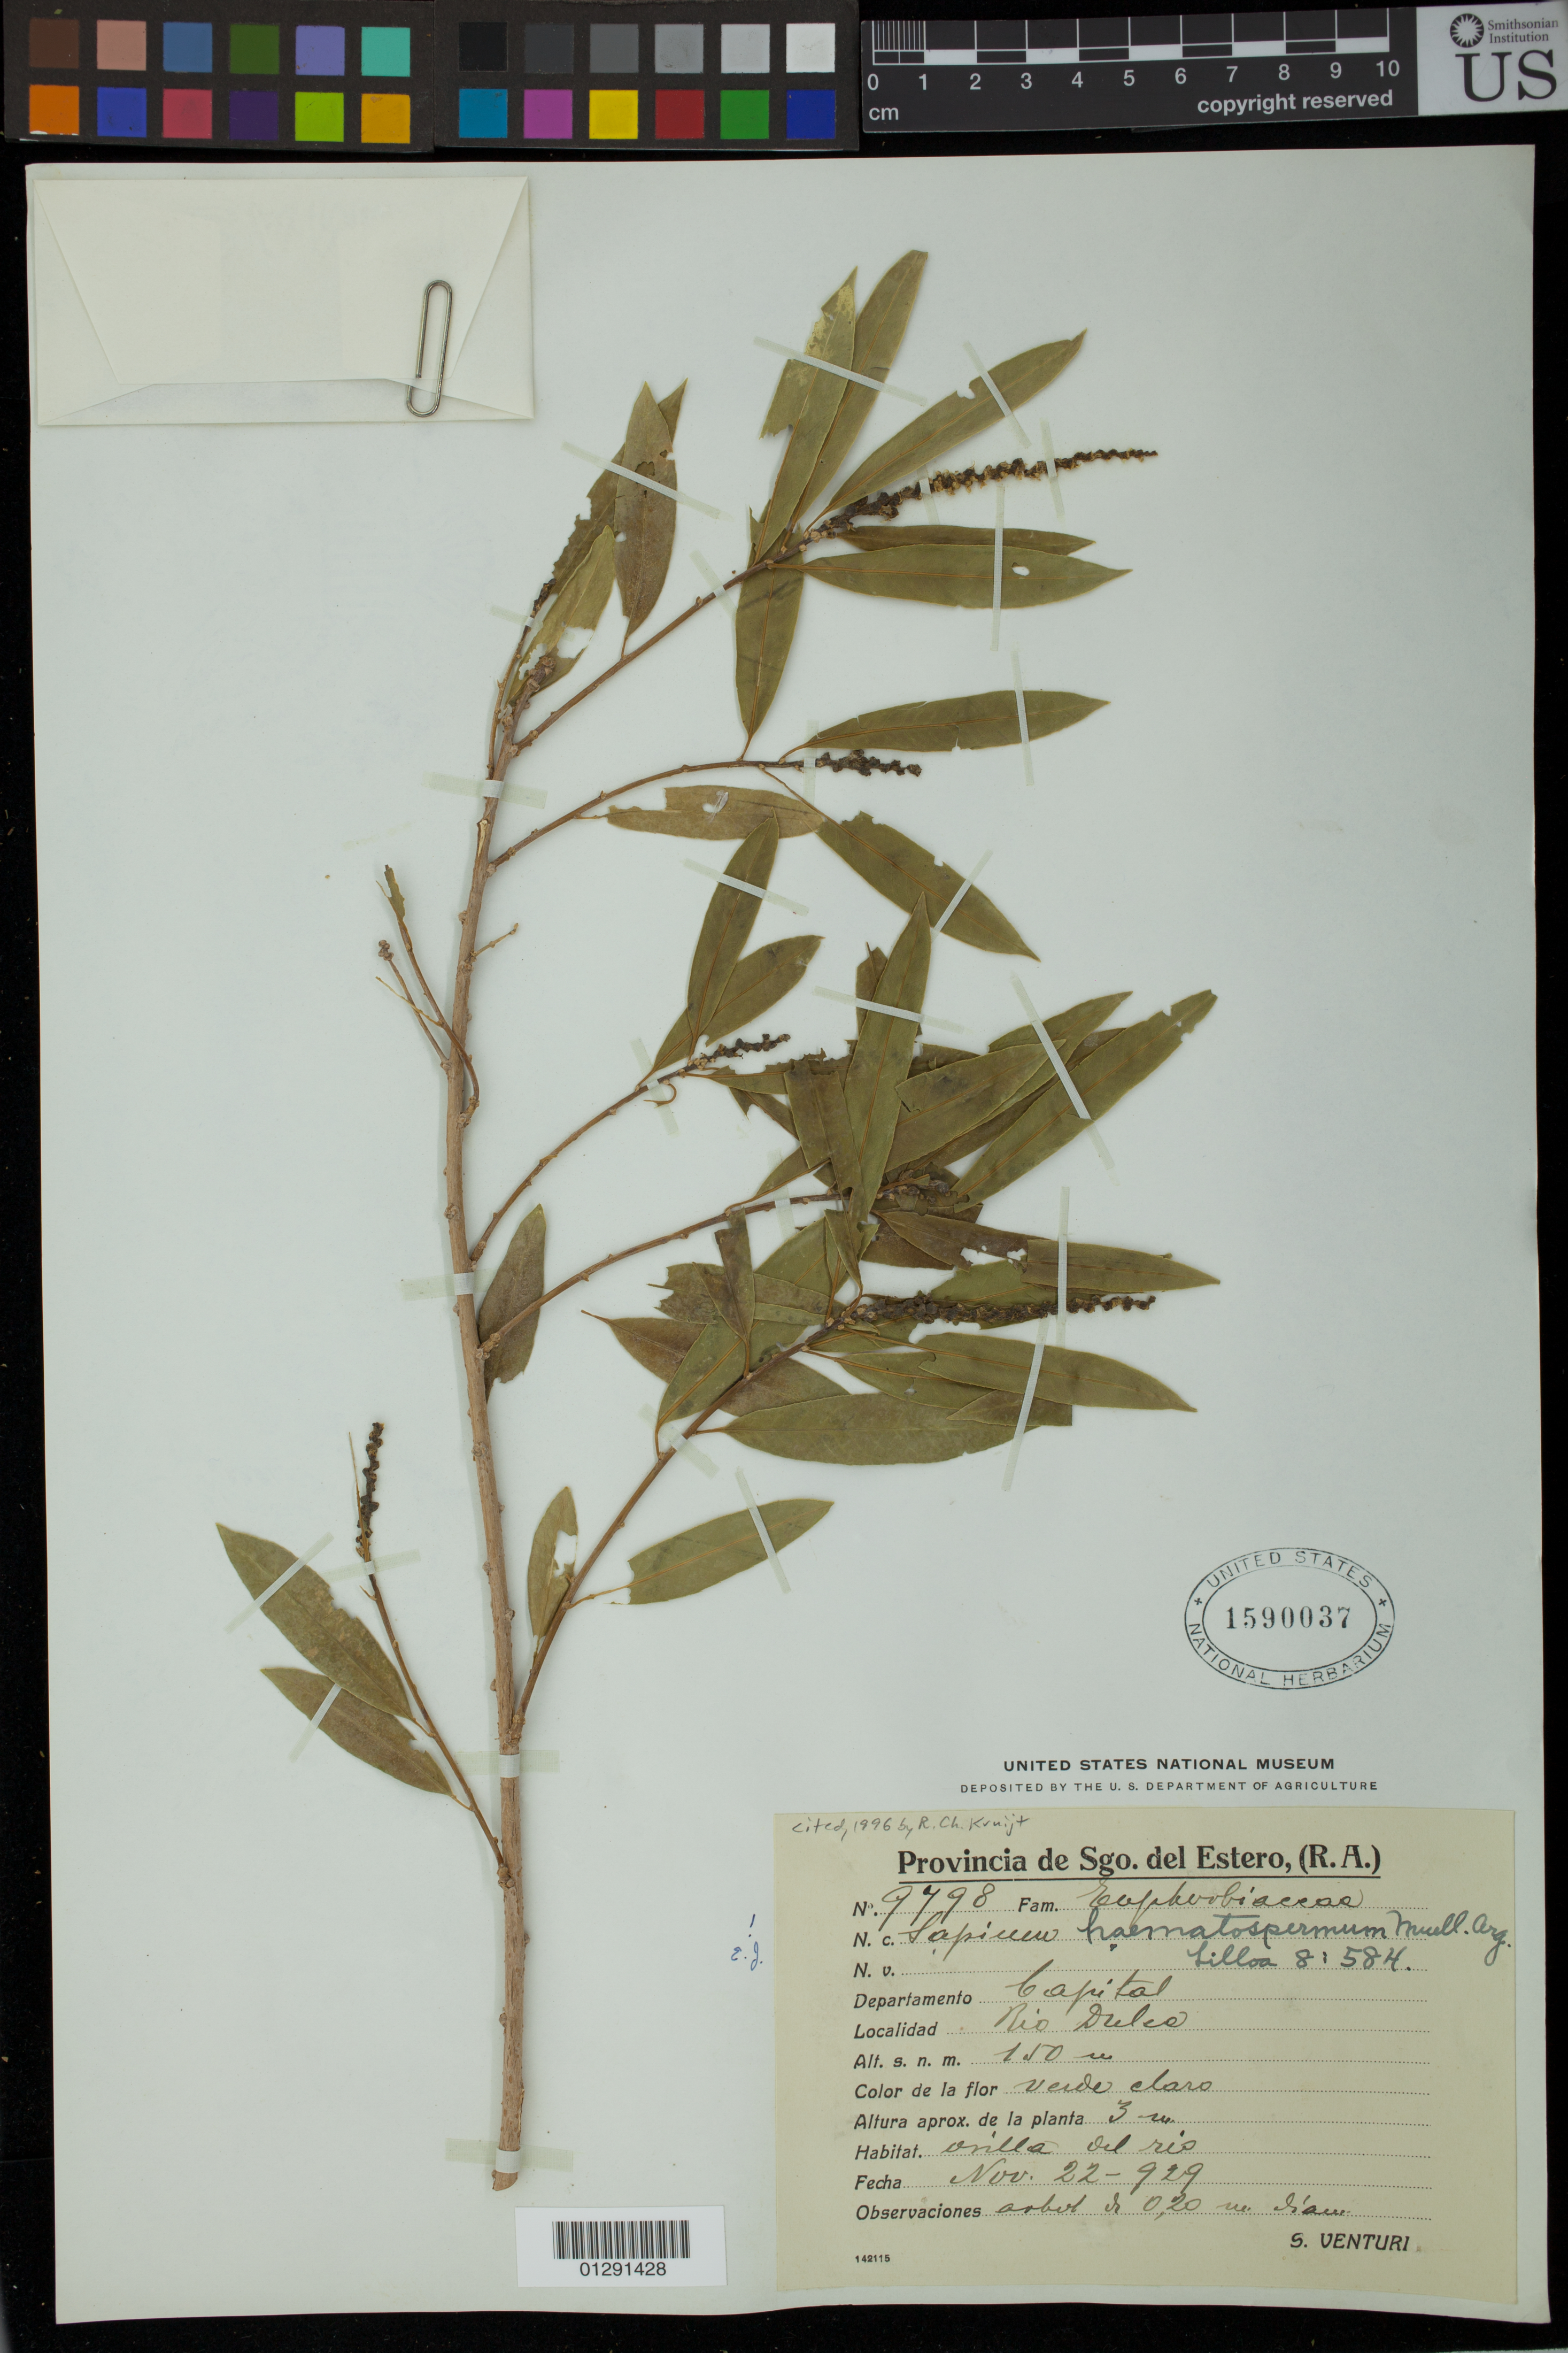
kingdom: Plantae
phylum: Tracheophyta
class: Magnoliopsida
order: Malpighiales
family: Euphorbiaceae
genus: Sapium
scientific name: Sapium haematospermum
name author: Müll. Arg.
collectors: S. Venturi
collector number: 9798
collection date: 1929-11-22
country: Argentina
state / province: Santiago del Estero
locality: Rio Dulce, Capital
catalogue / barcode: US 1590037